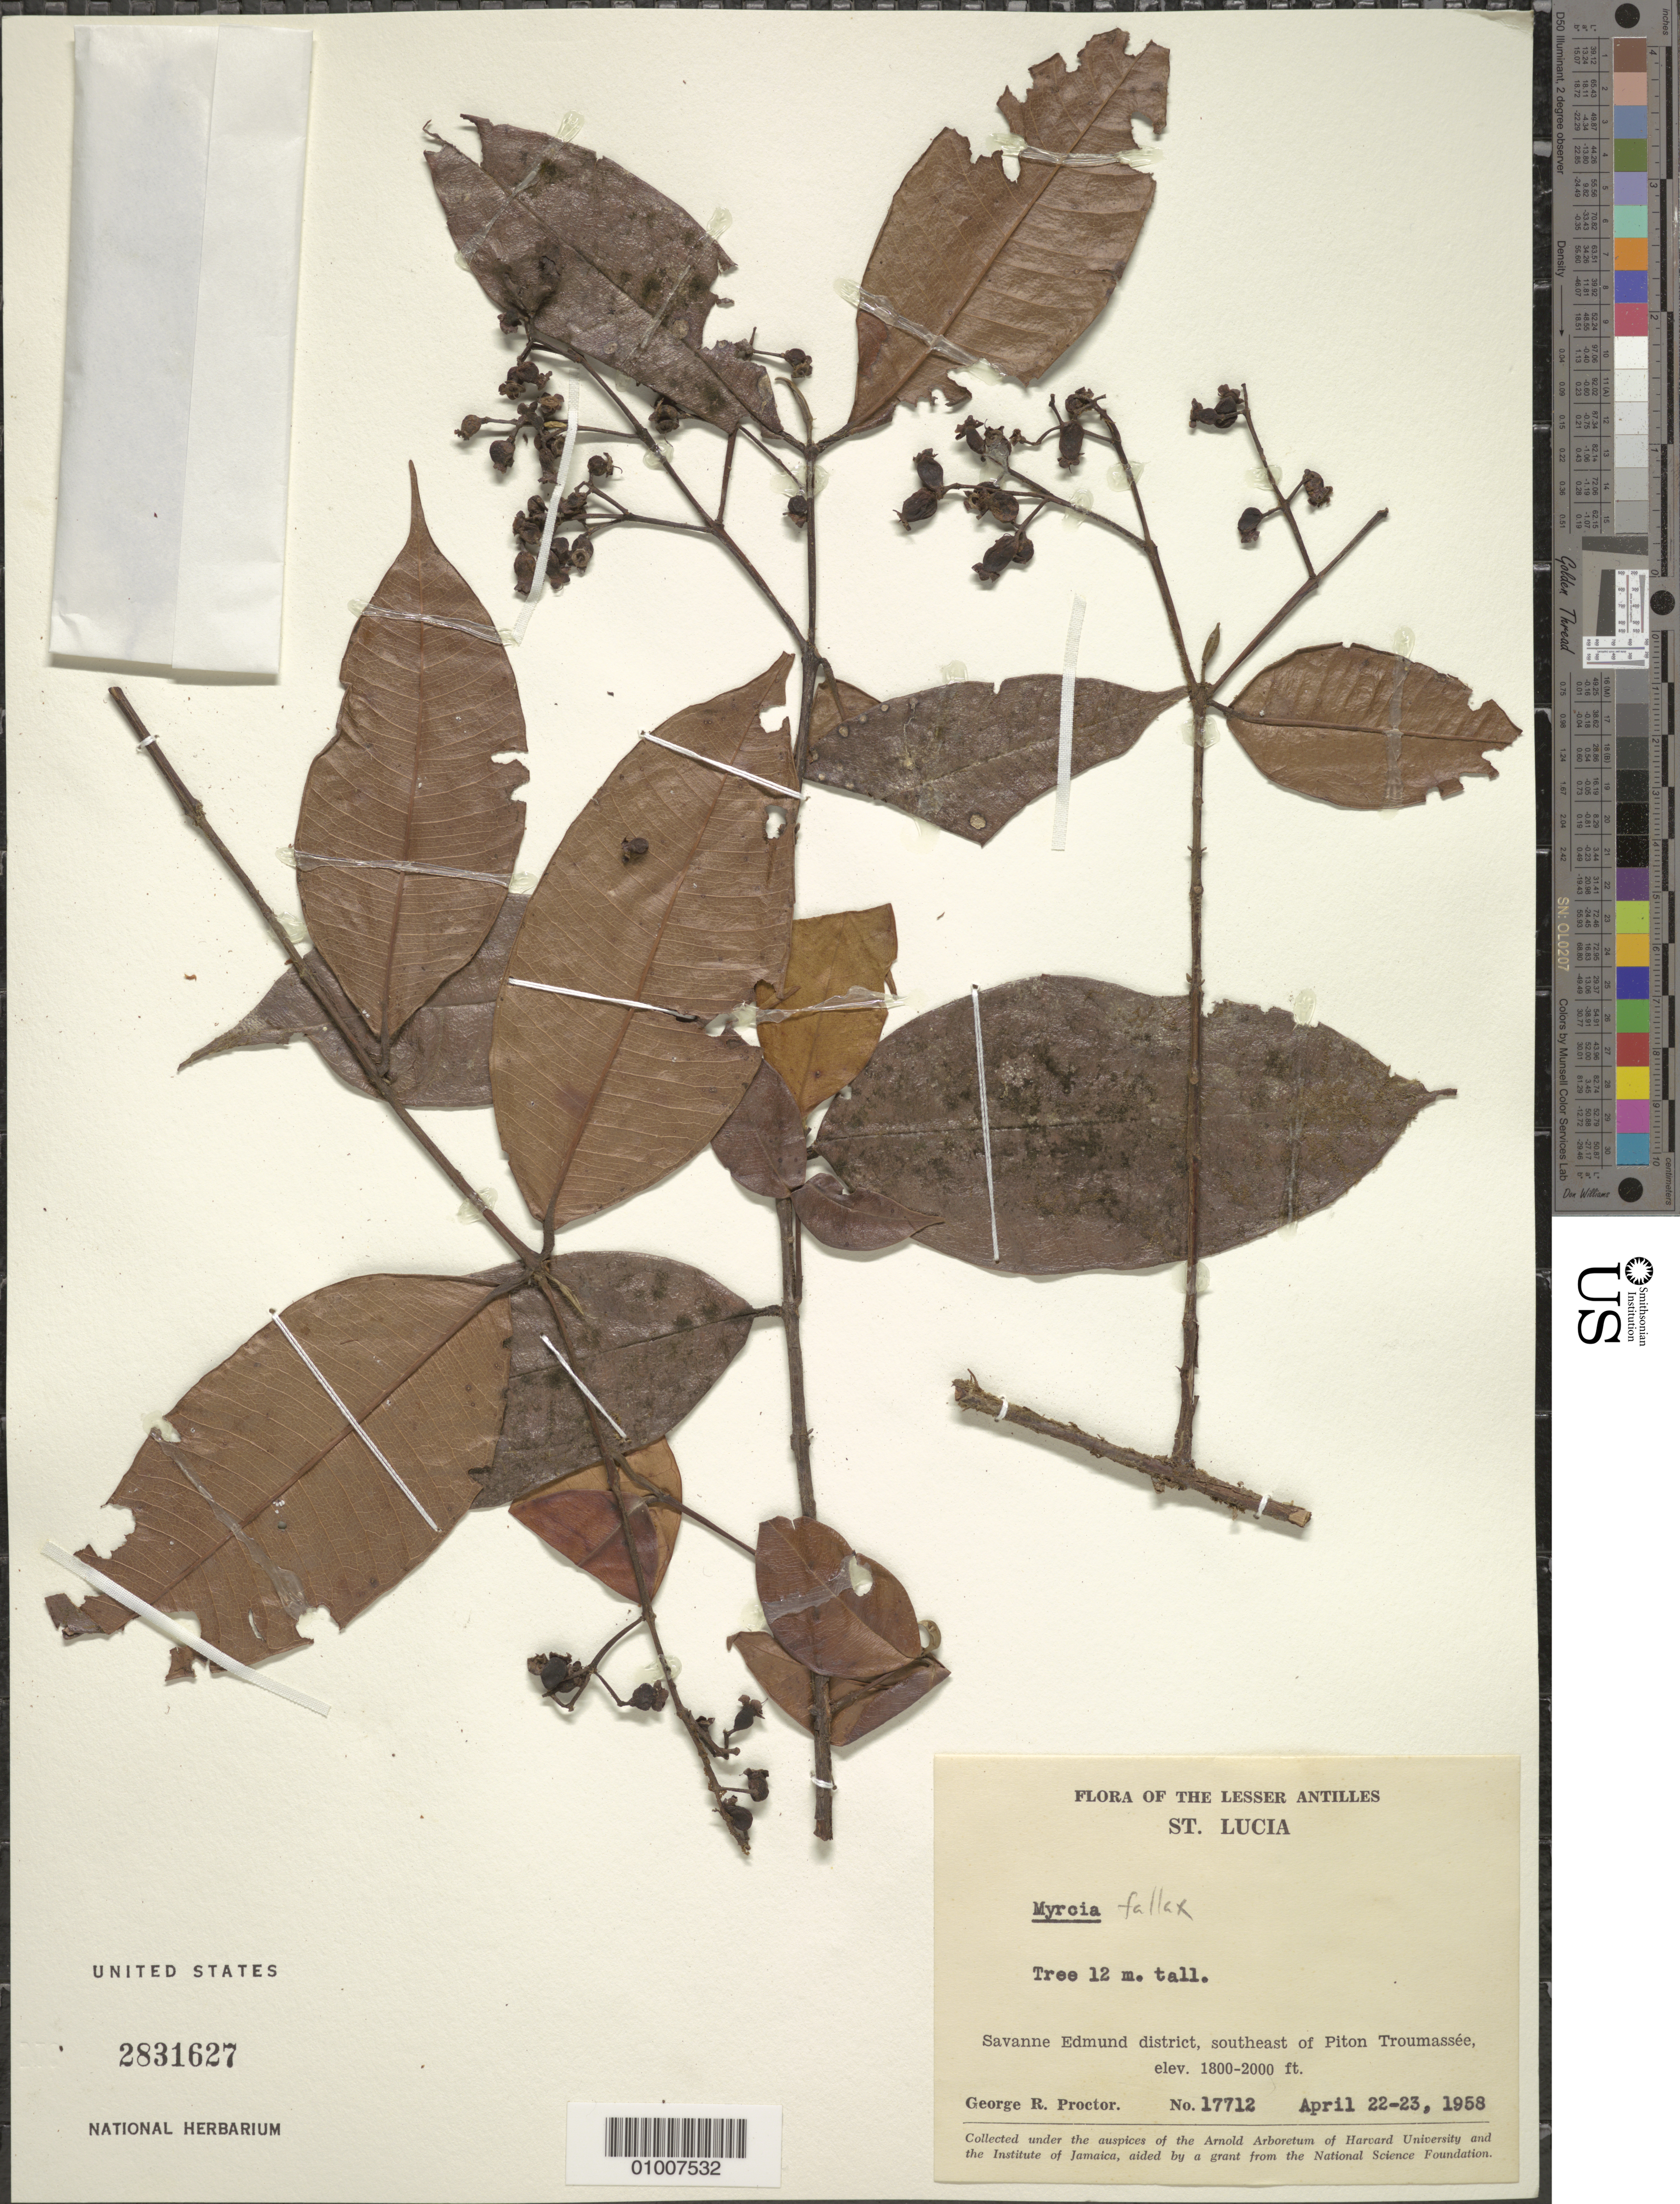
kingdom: Plantae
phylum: Tracheophyta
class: Magnoliopsida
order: Myrtales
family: Myrtaceae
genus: Myrcia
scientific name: Myrcia fallax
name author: (Rich.) DC.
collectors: G. R. Proctor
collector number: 17712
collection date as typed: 22 Apr 1958 to 23 Apr 1958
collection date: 1958-04-22/1958-04-23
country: St. Lucia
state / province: Savanne Edmund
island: St. Lucia I.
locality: SE of Piton Troumassée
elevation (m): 549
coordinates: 0 N, 0 E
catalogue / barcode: US 2831627